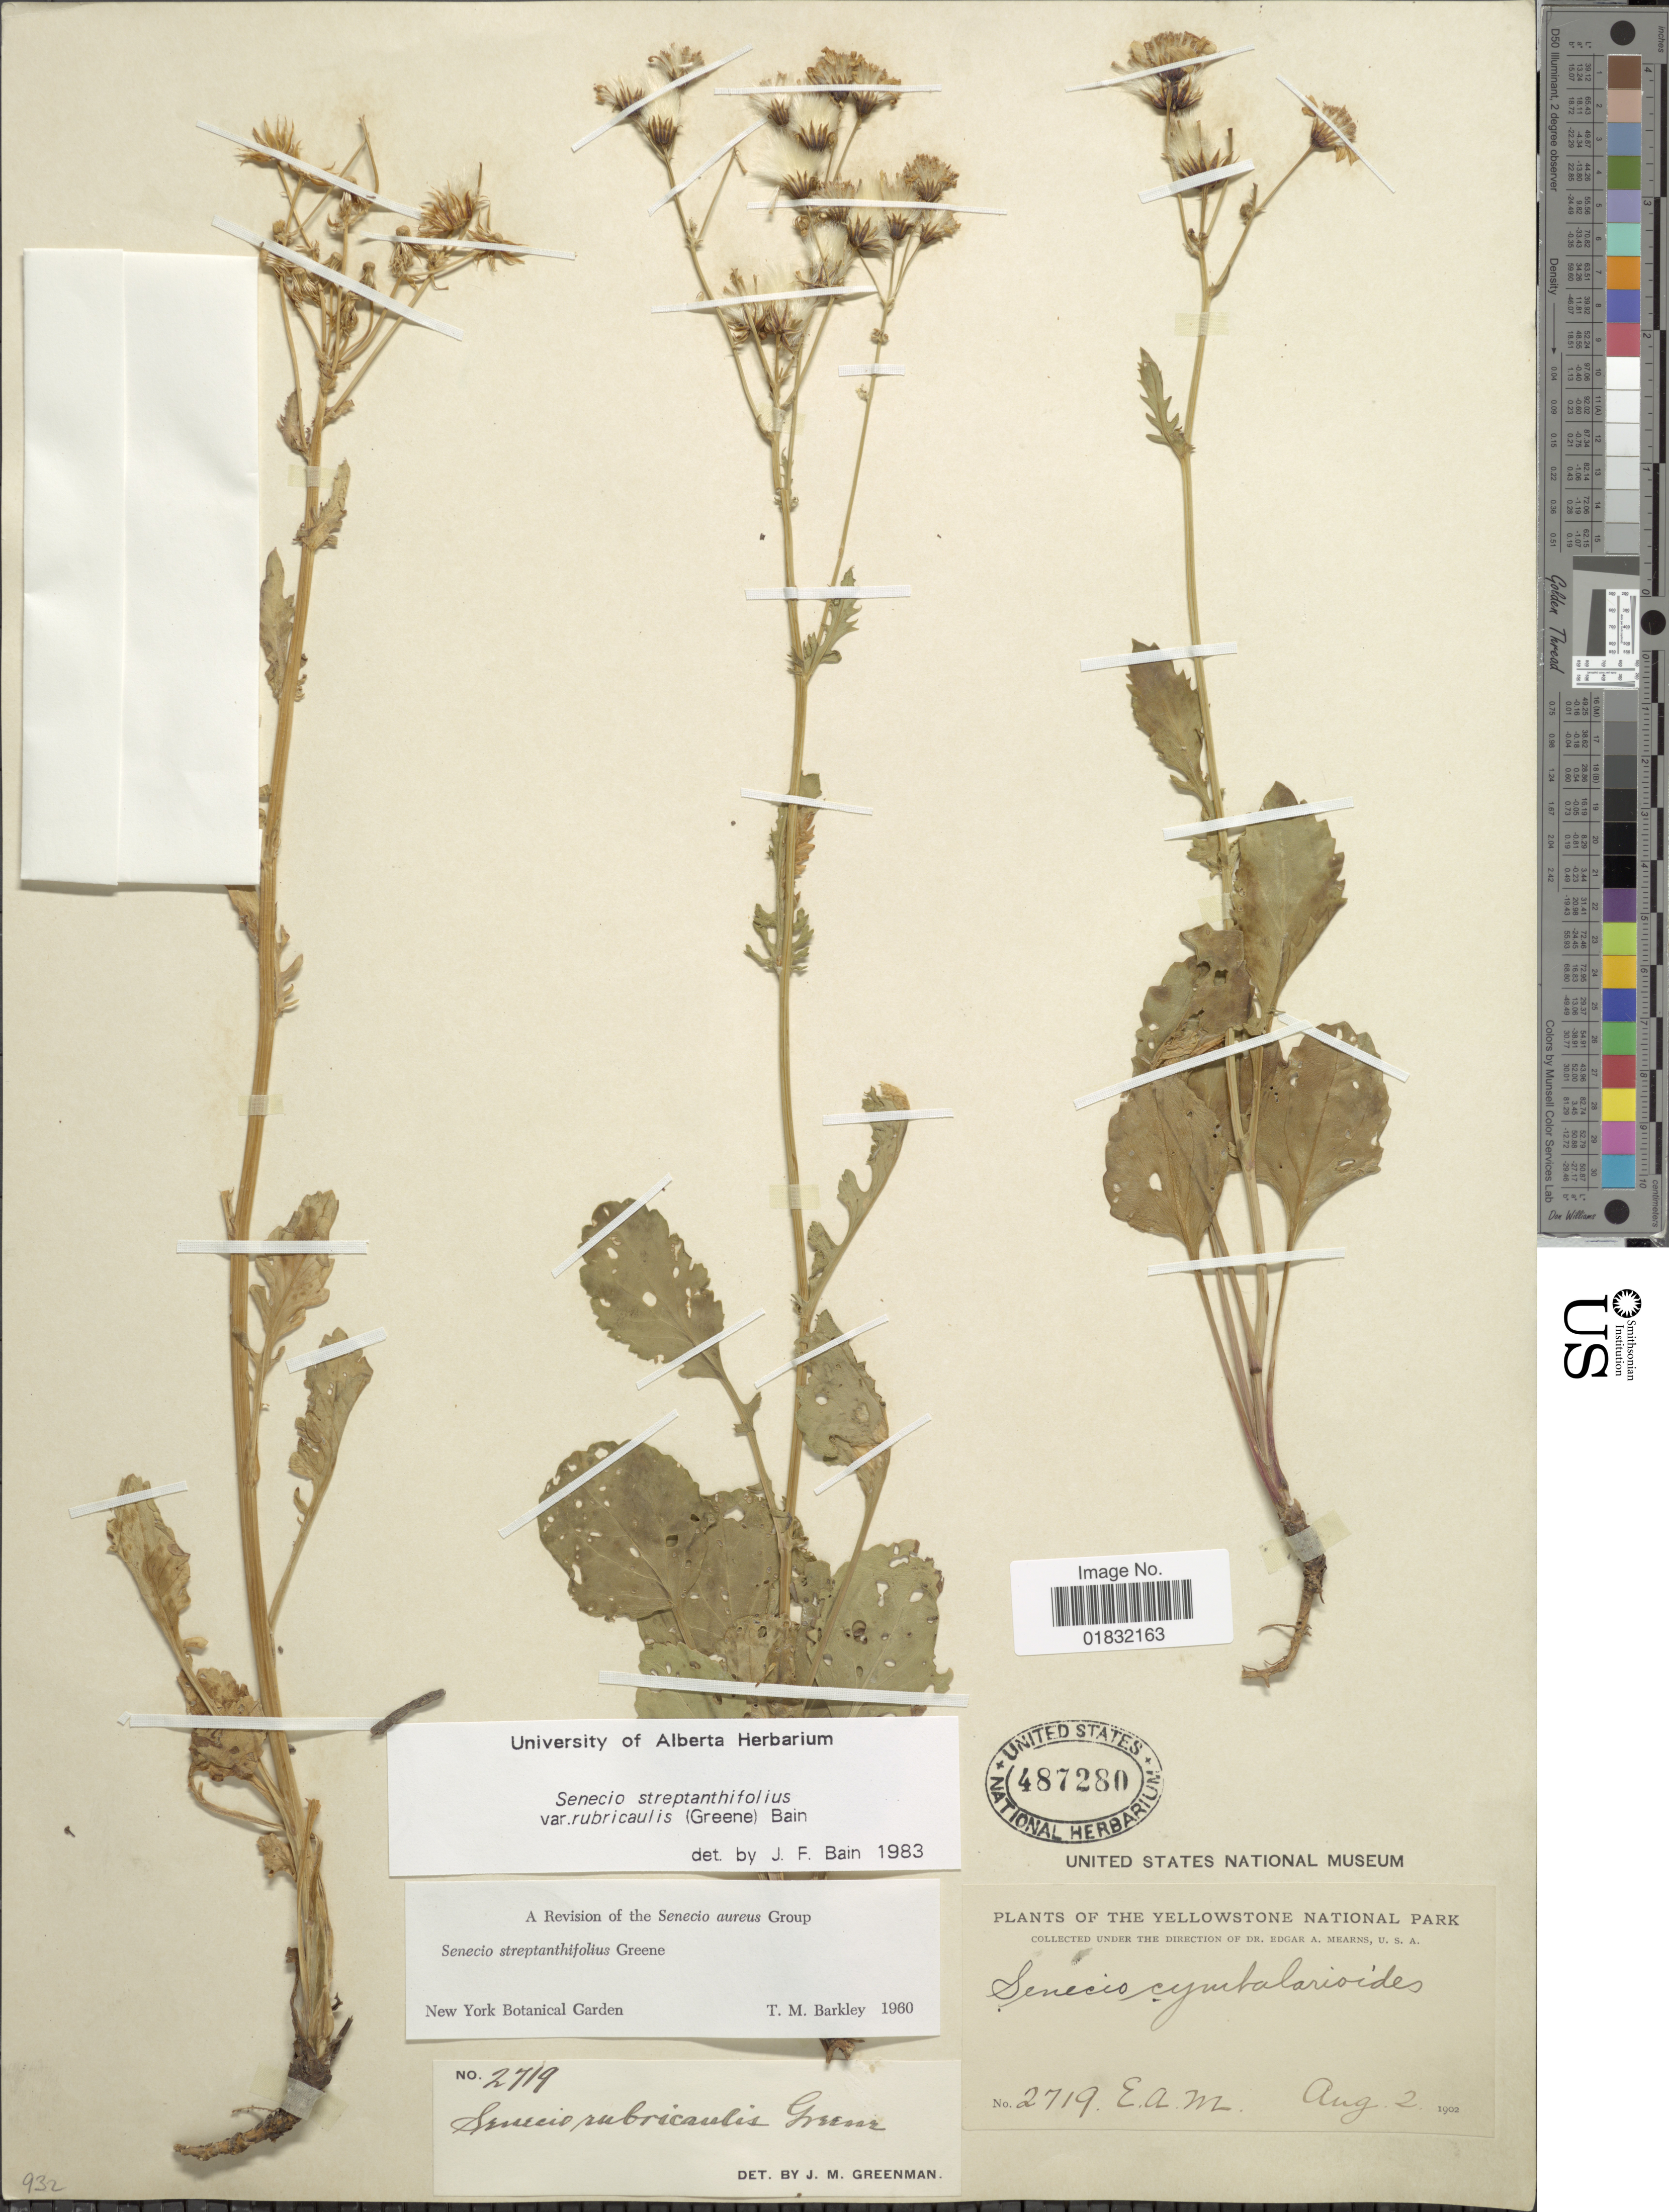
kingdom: Plantae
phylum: Tracheophyta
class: Magnoliopsida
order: Asterales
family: Asteraceae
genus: Packera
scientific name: Packera streptanthifolia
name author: (Greene) W.A. Weber & Á. Löve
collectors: E. A. Mearns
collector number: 2719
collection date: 1902-08-02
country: United States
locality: The Yellowstone National Park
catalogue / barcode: US 487280